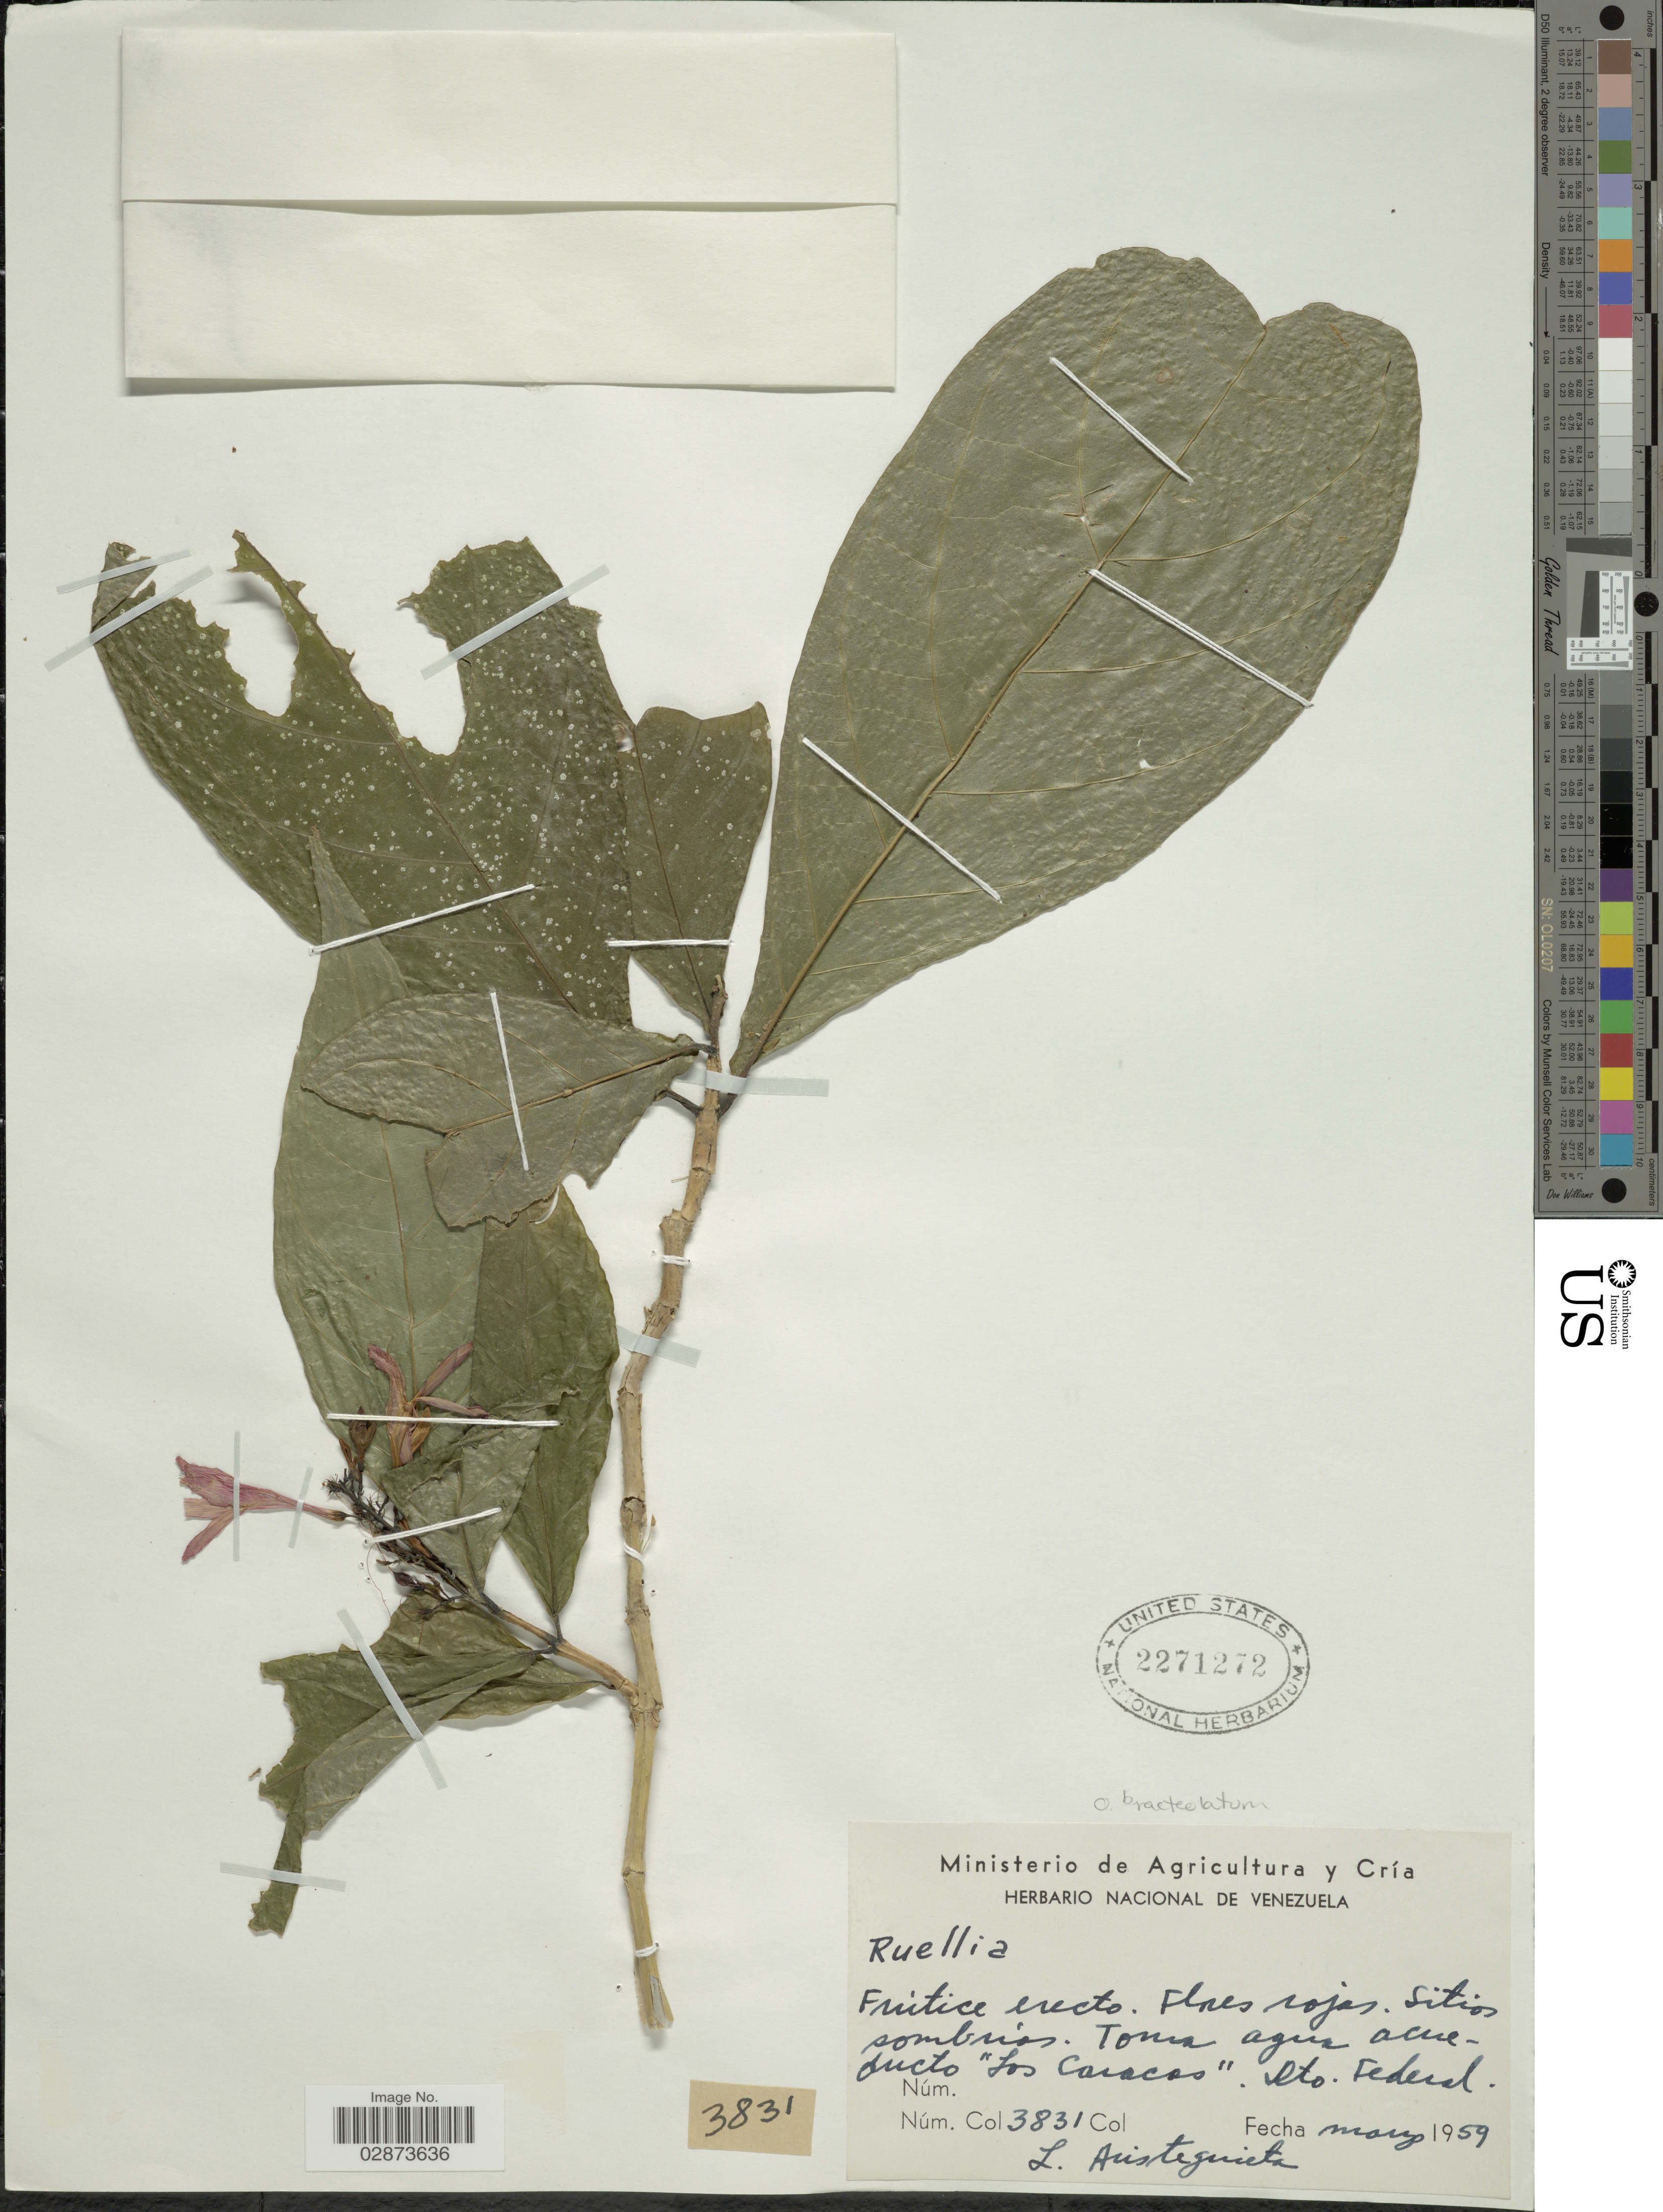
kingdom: Plantae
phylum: Tracheophyta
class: Magnoliopsida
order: Lamiales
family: Acanthaceae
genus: Odontonema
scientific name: Odontonema bracteolatum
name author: (Jacq.) Kuntze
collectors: L. Aristeguieta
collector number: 3831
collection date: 1959-03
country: Venezuela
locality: Toma agua acueducto "Los Caracas". Dto. Federal.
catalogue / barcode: US 2271272